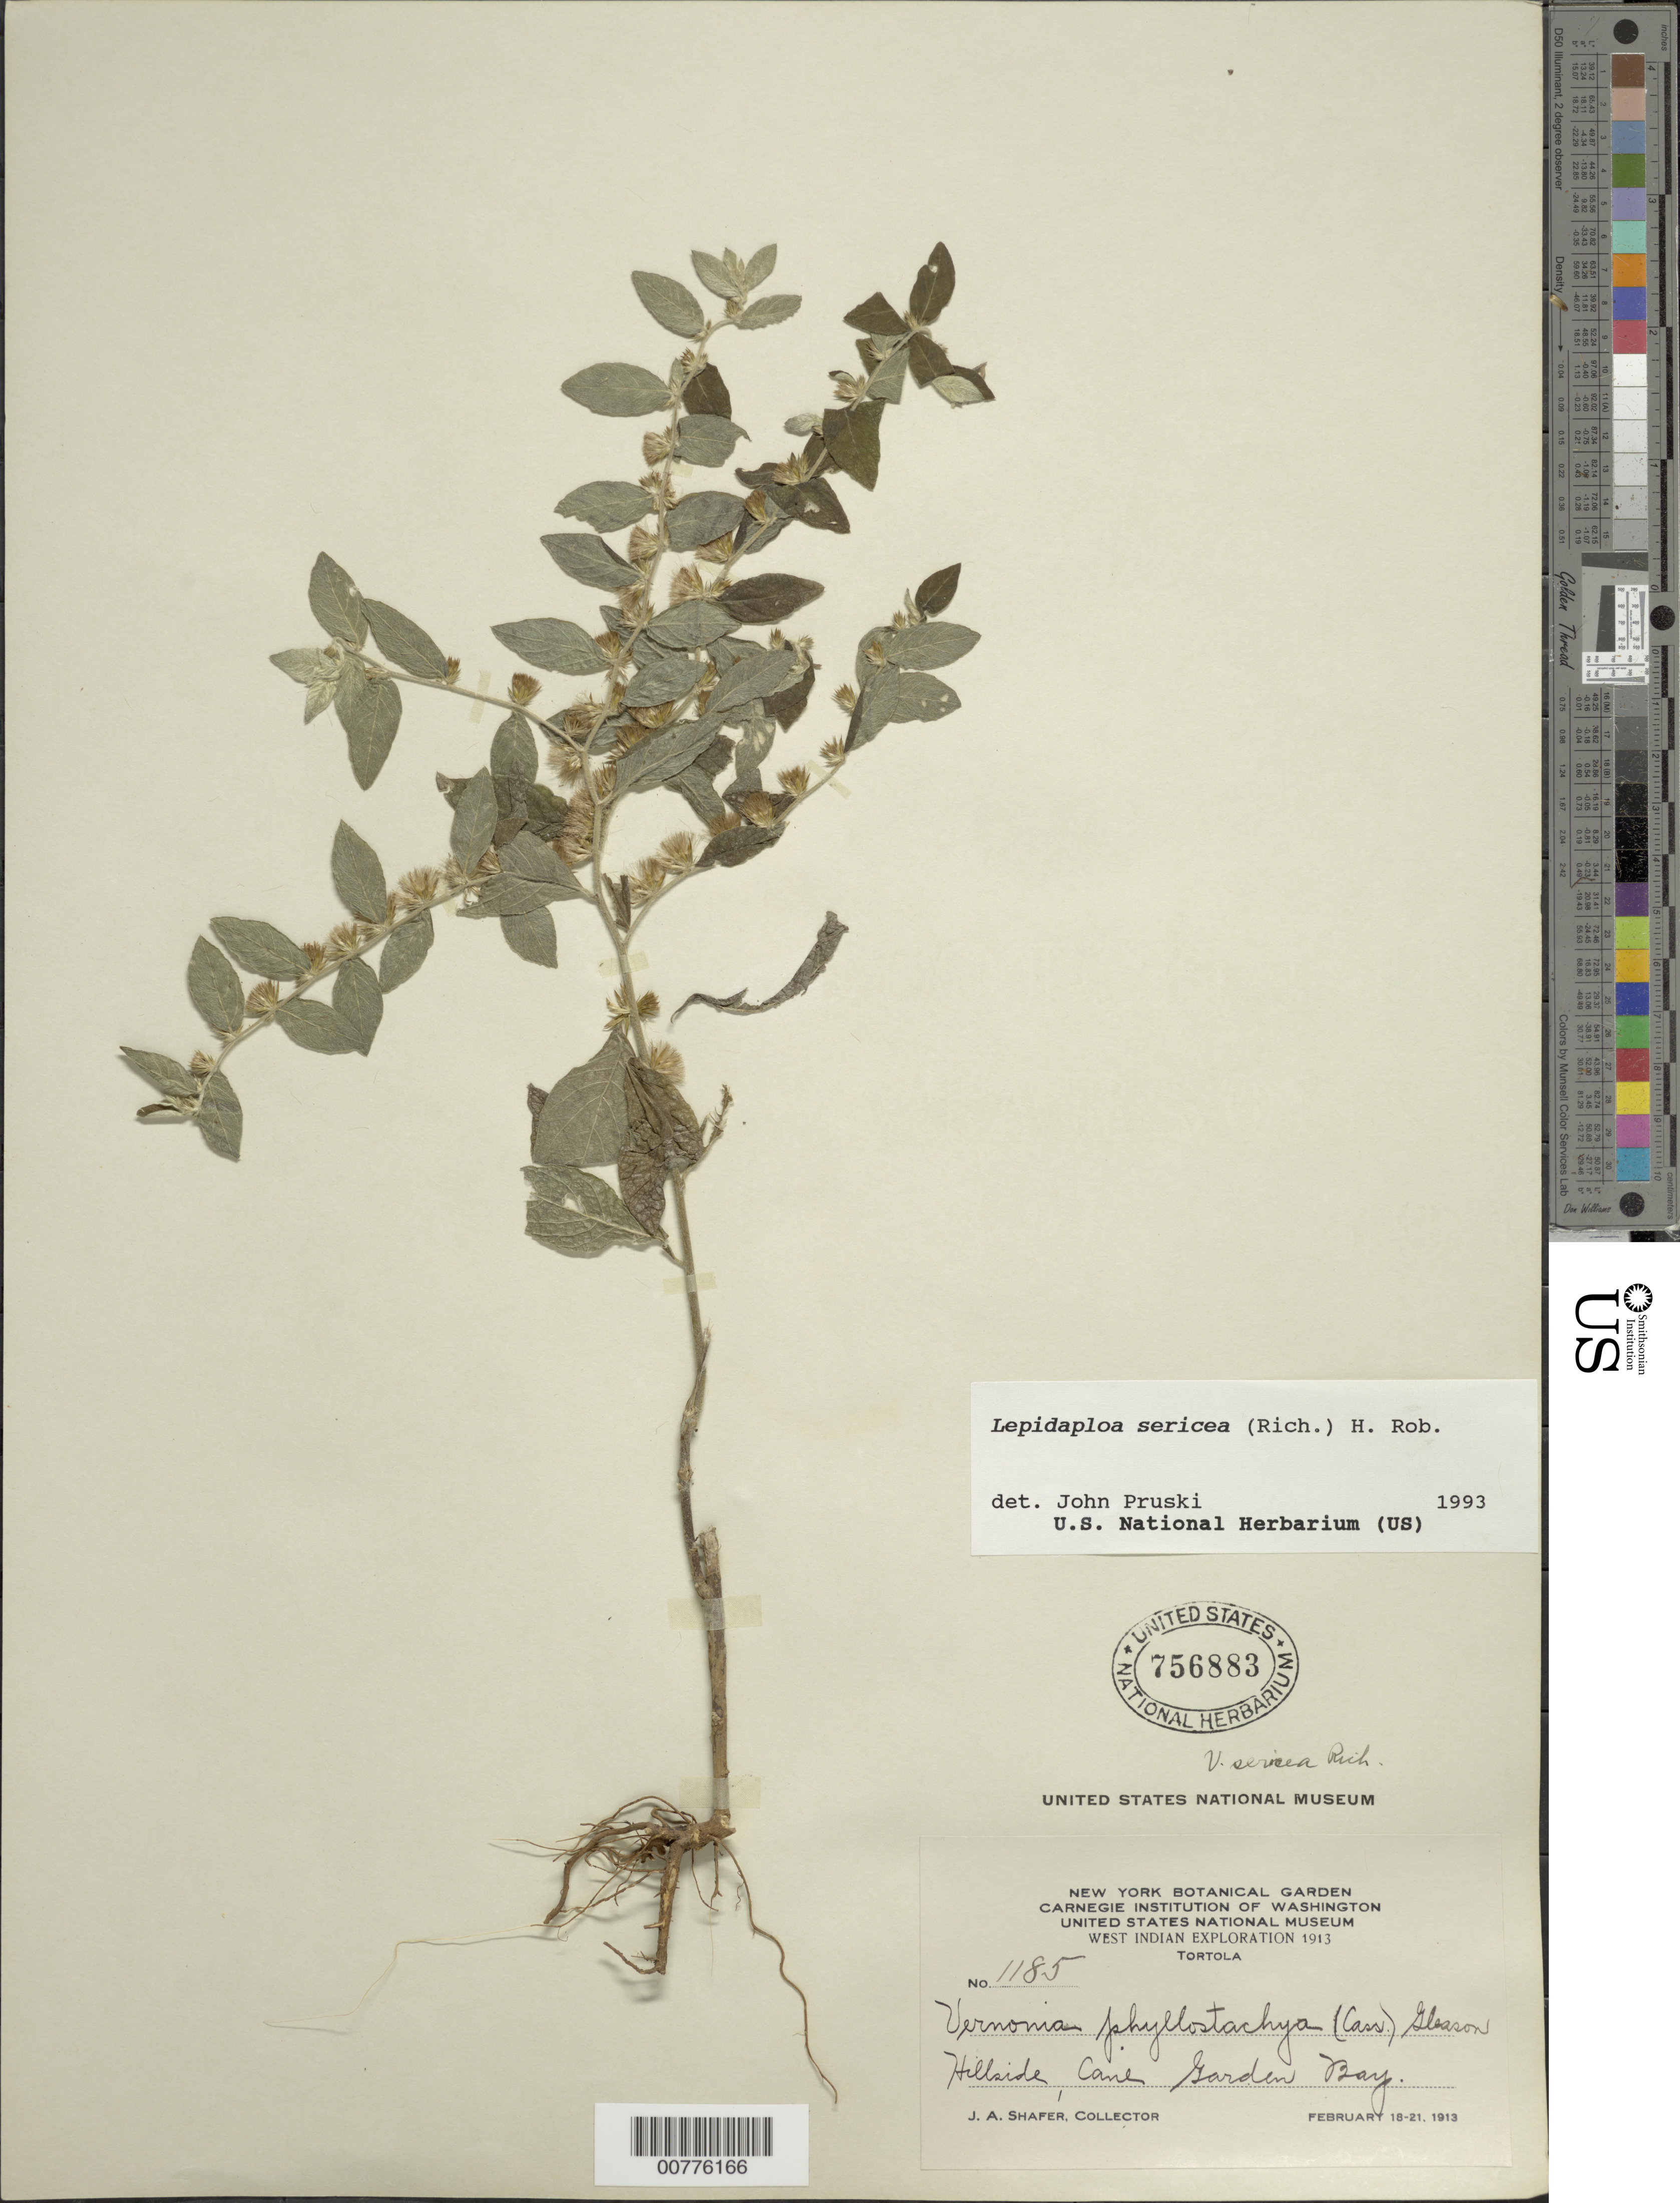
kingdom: Plantae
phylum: Tracheophyta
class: Magnoliopsida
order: Asterales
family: Asteraceae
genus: Lepidaploa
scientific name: Lepidaploa sericea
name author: (Rich.) H. Rob.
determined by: Pruski, J. F.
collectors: J. A. Shafer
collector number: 1185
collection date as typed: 18 Feb 1913 to 21 Feb 1913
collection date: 1913-02-18/1913-02-21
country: British Virgin Islands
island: Tortola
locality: Hillside, Cane Garden Bay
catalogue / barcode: US 756883